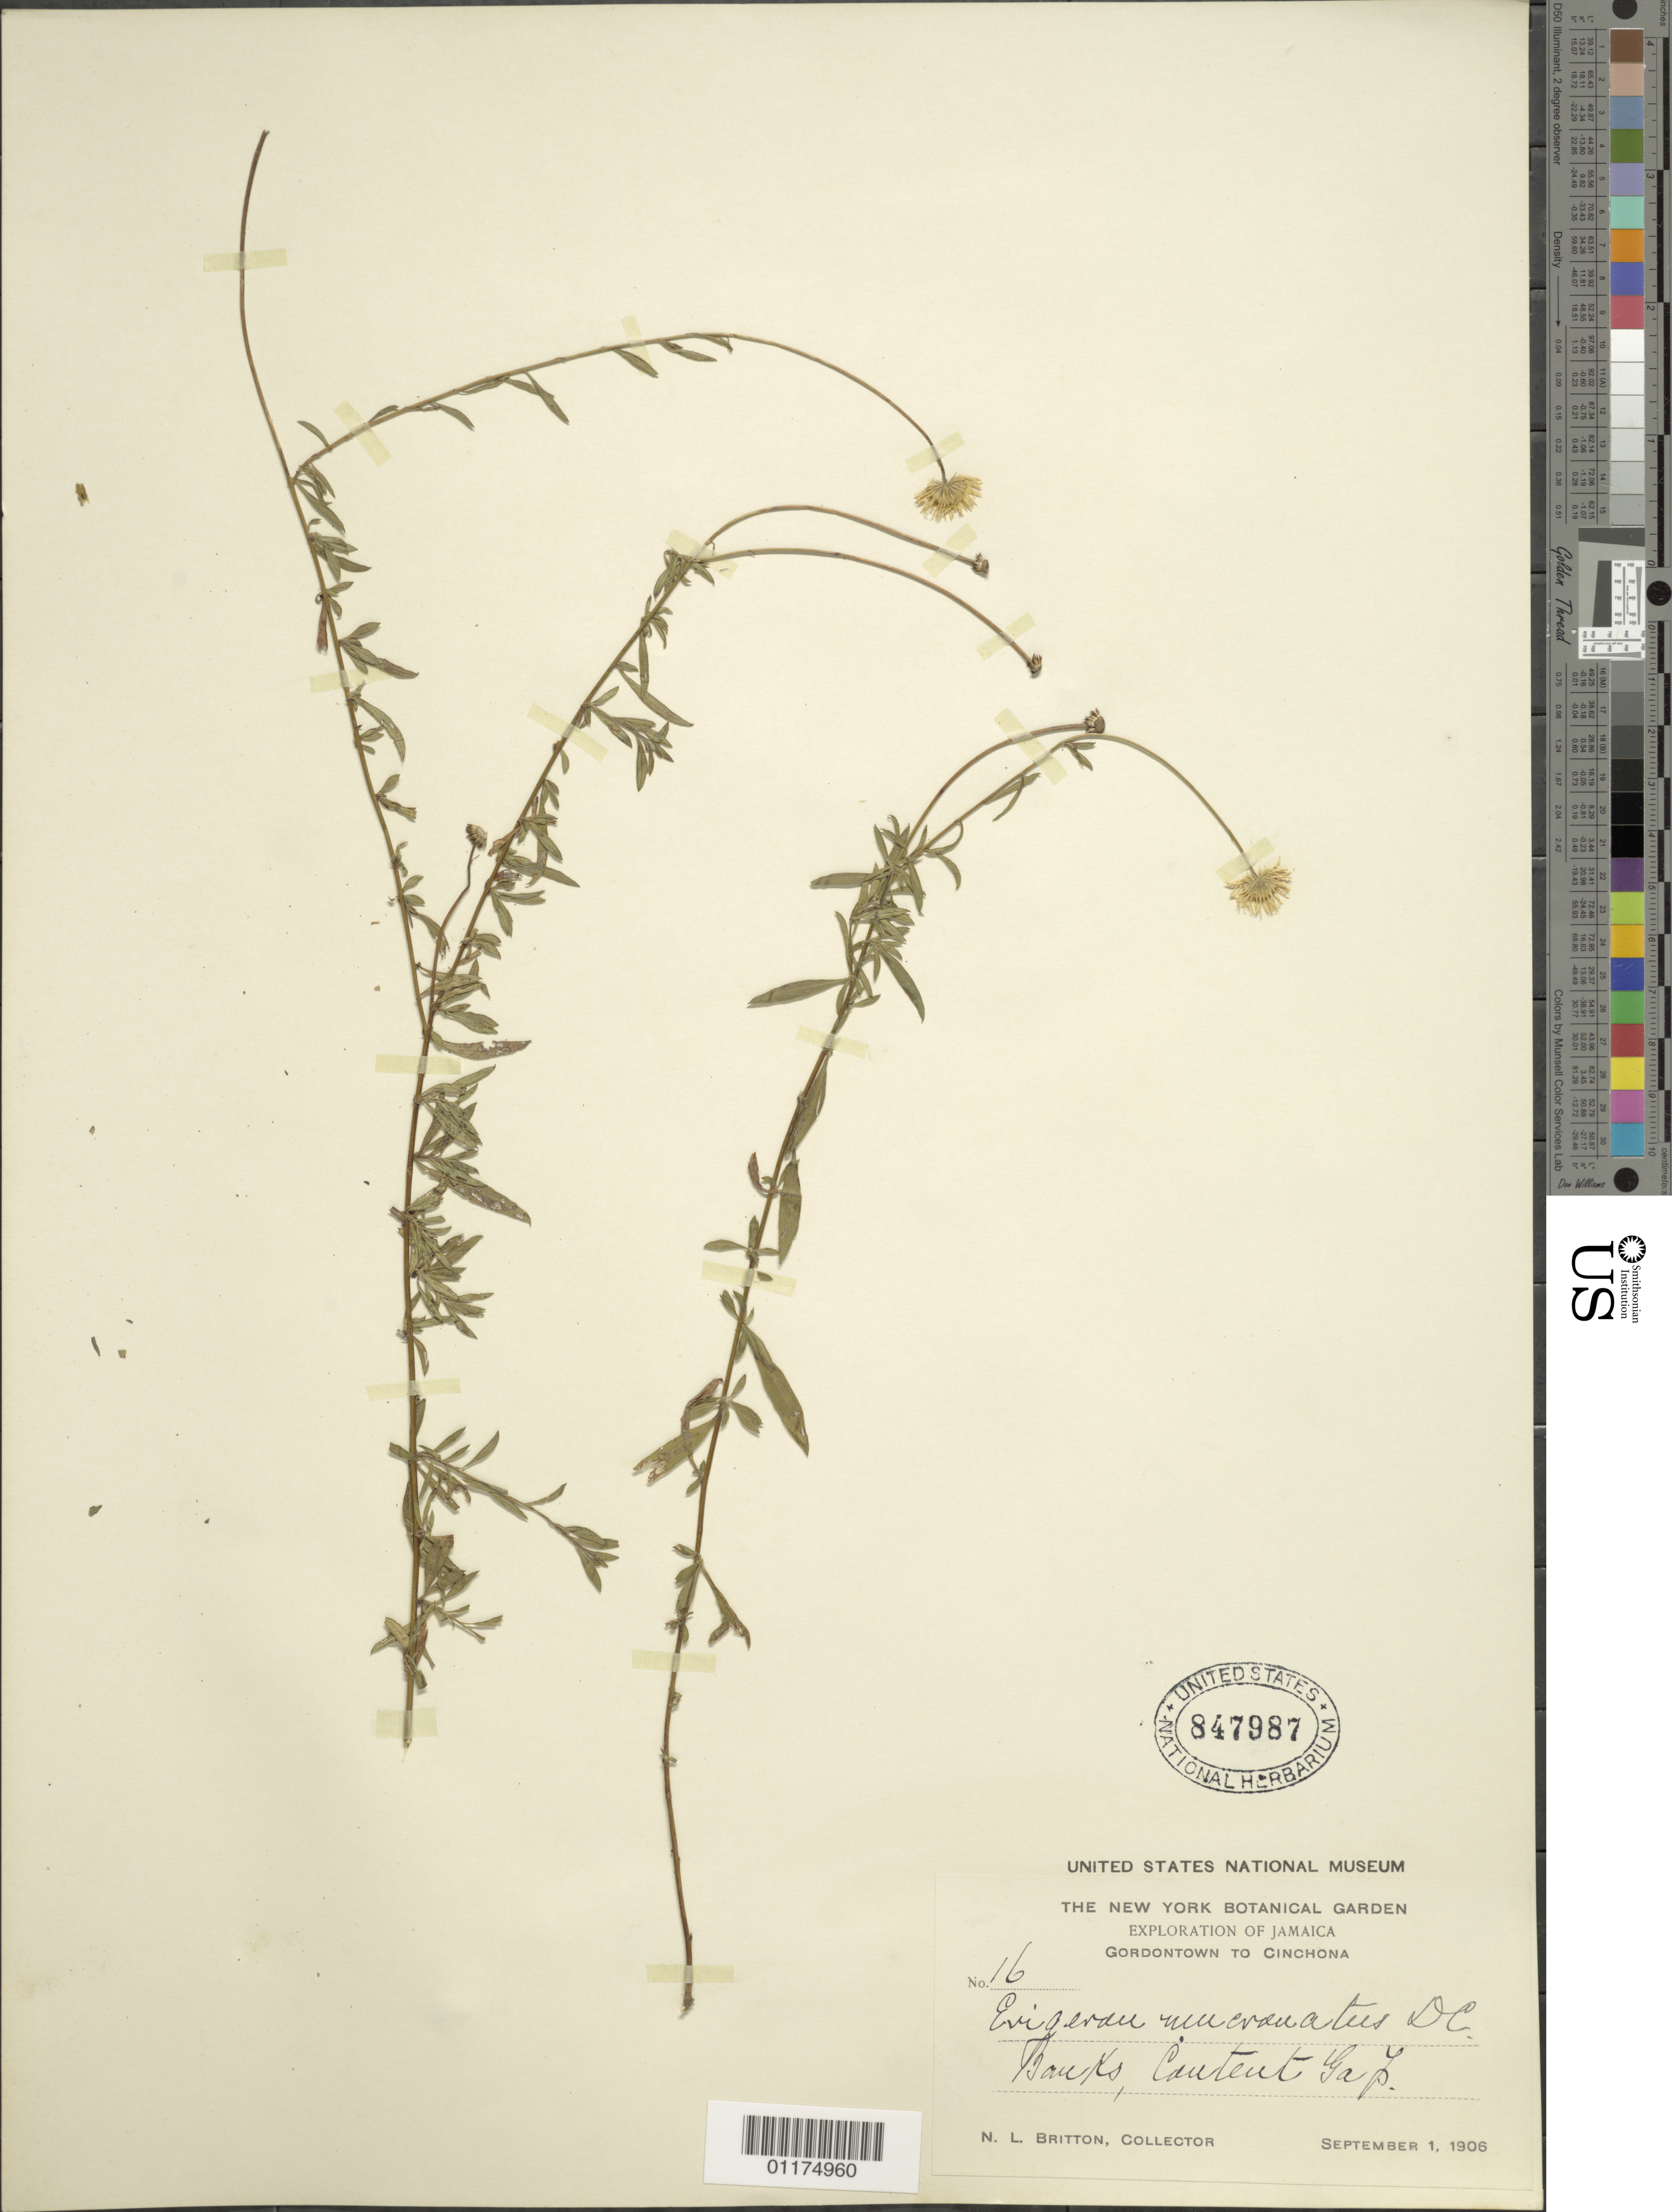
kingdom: Plantae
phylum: Tracheophyta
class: Magnoliopsida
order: Asterales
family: Asteraceae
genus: Erigeron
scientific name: Erigeron karvinskianus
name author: DC.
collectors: N. Britton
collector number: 16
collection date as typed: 01 Sep 1906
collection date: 1906-09-01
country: Jamaica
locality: Banks, Content Gap.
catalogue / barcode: US 847987